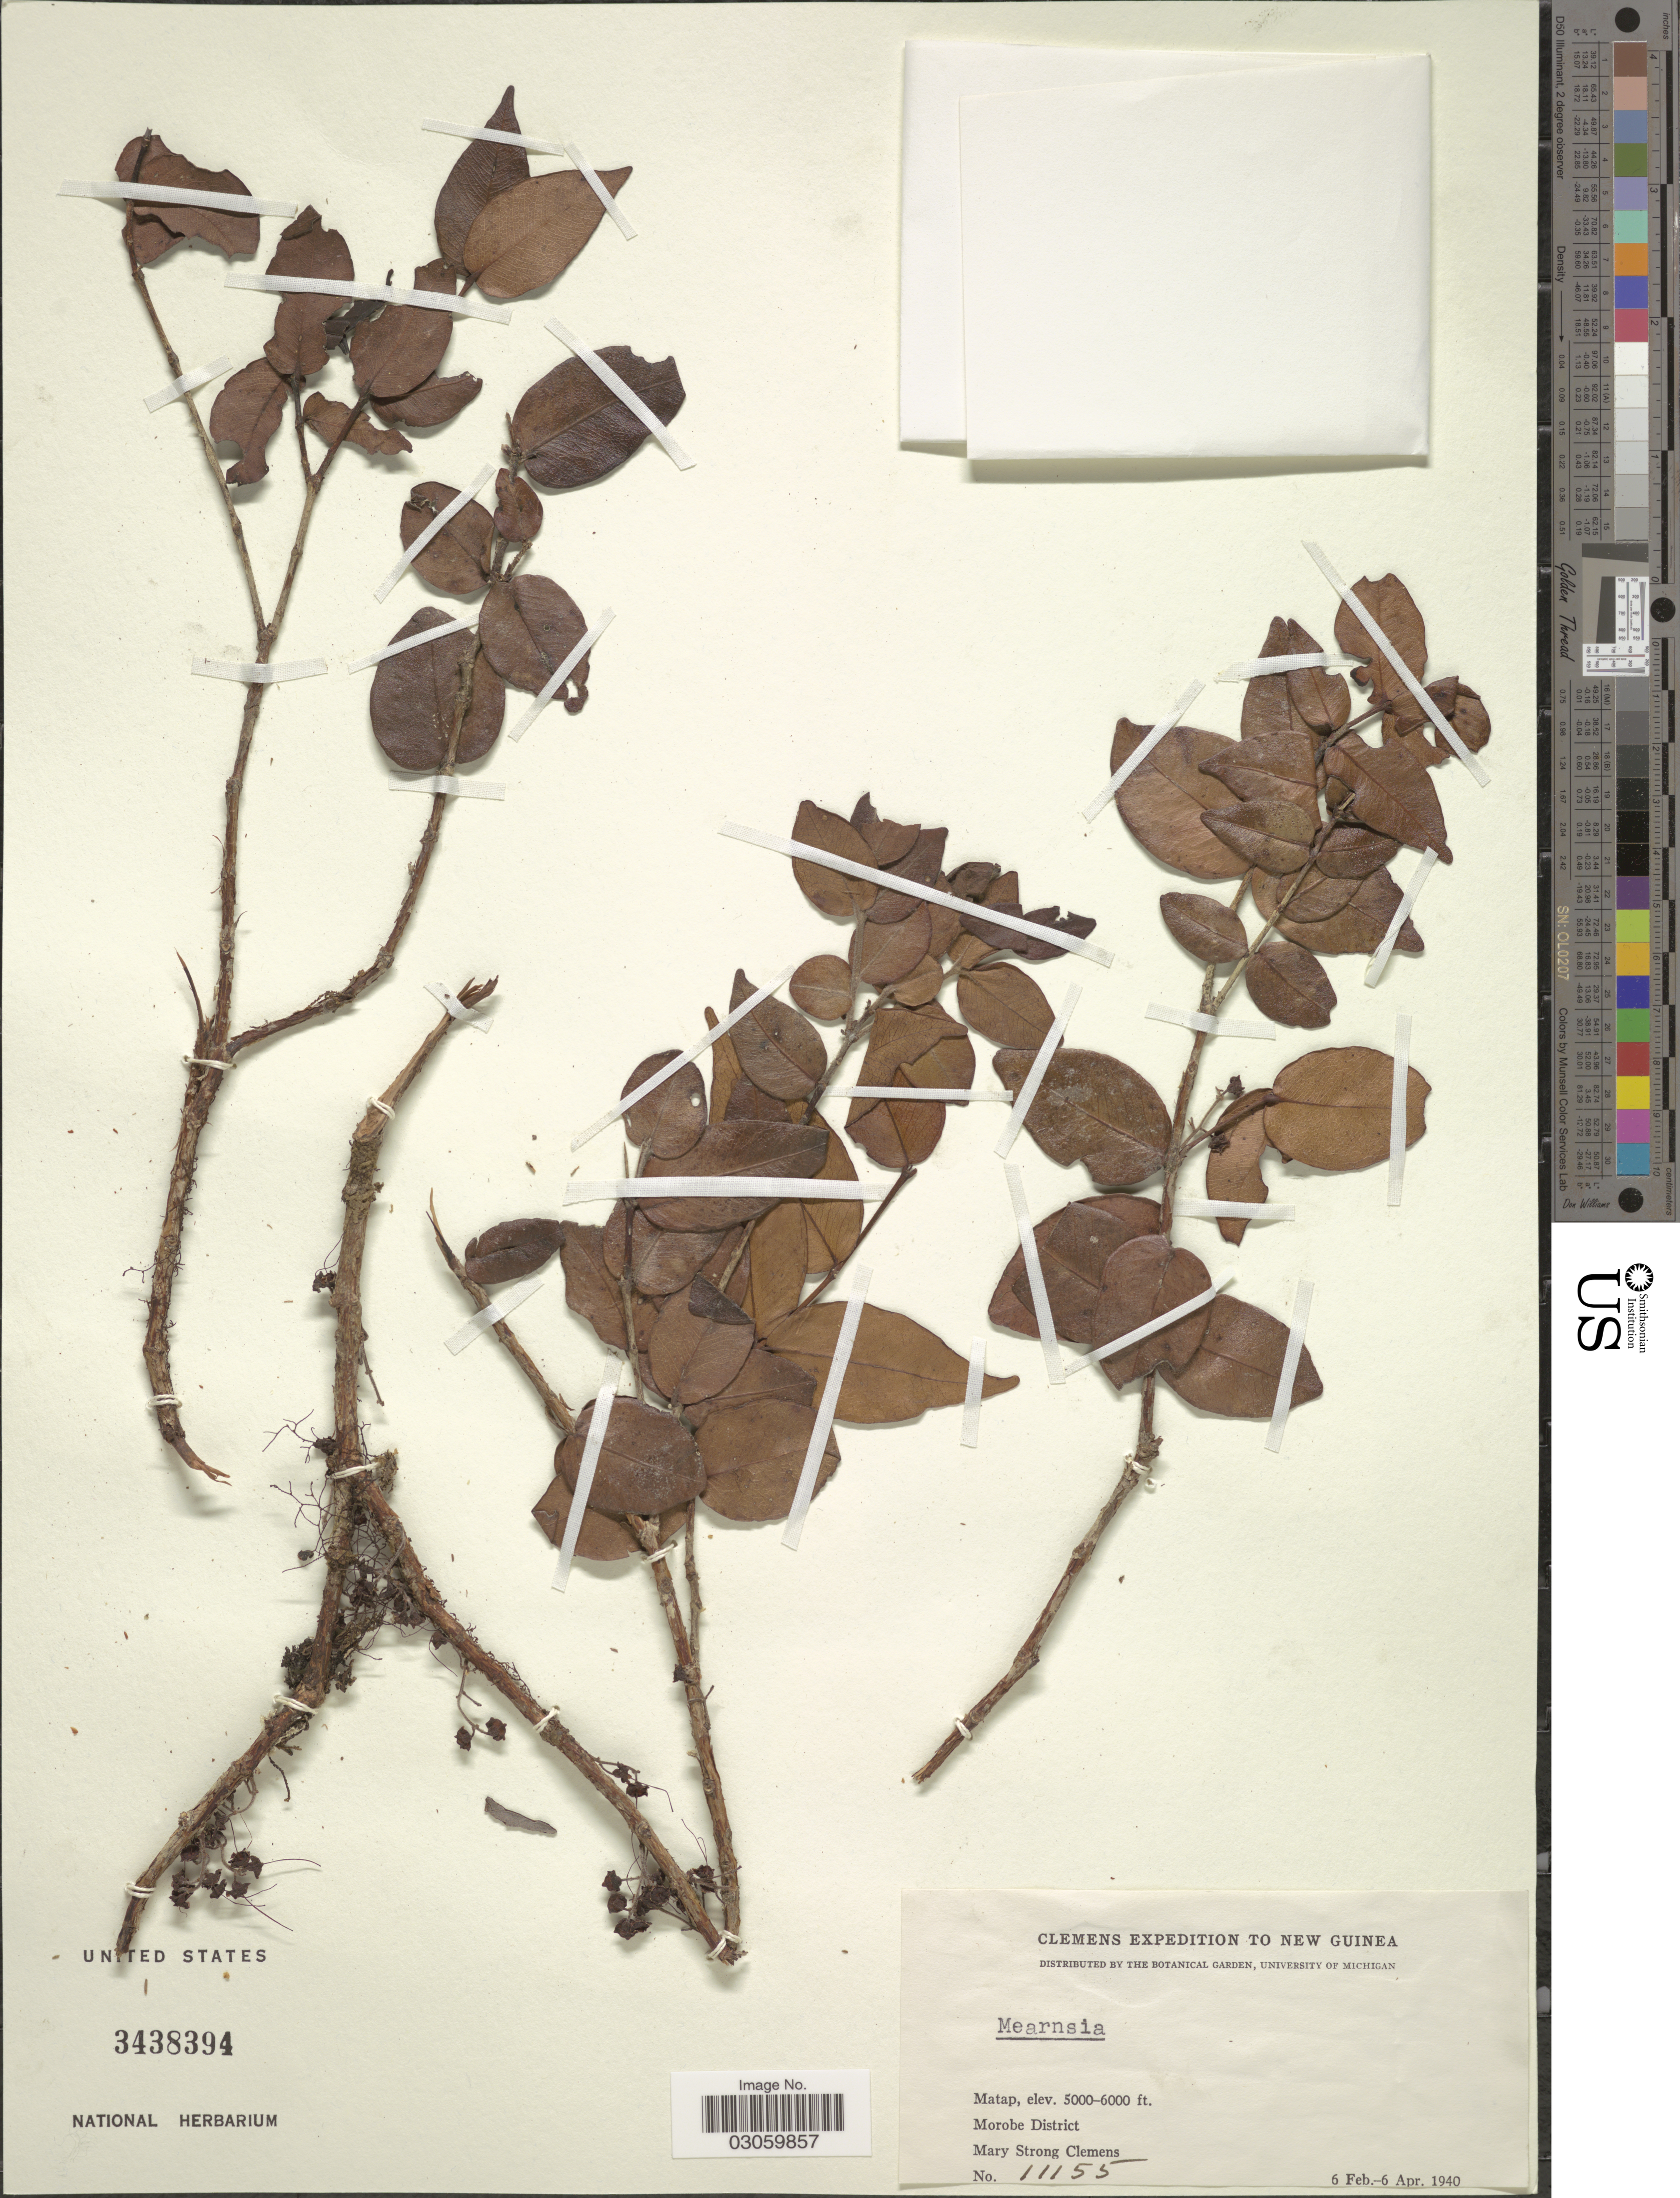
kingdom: Plantae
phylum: Tracheophyta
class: Magnoliopsida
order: Myrtales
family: Myrtaceae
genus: Metrosideros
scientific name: Metrosideros sp.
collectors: M. S. Clemens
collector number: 11155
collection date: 1940-02-06/1940-04-06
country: Papua New Guinea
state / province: Morobe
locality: New Guinea. Matap. Morobe District.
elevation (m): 1524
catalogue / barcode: US 3438394